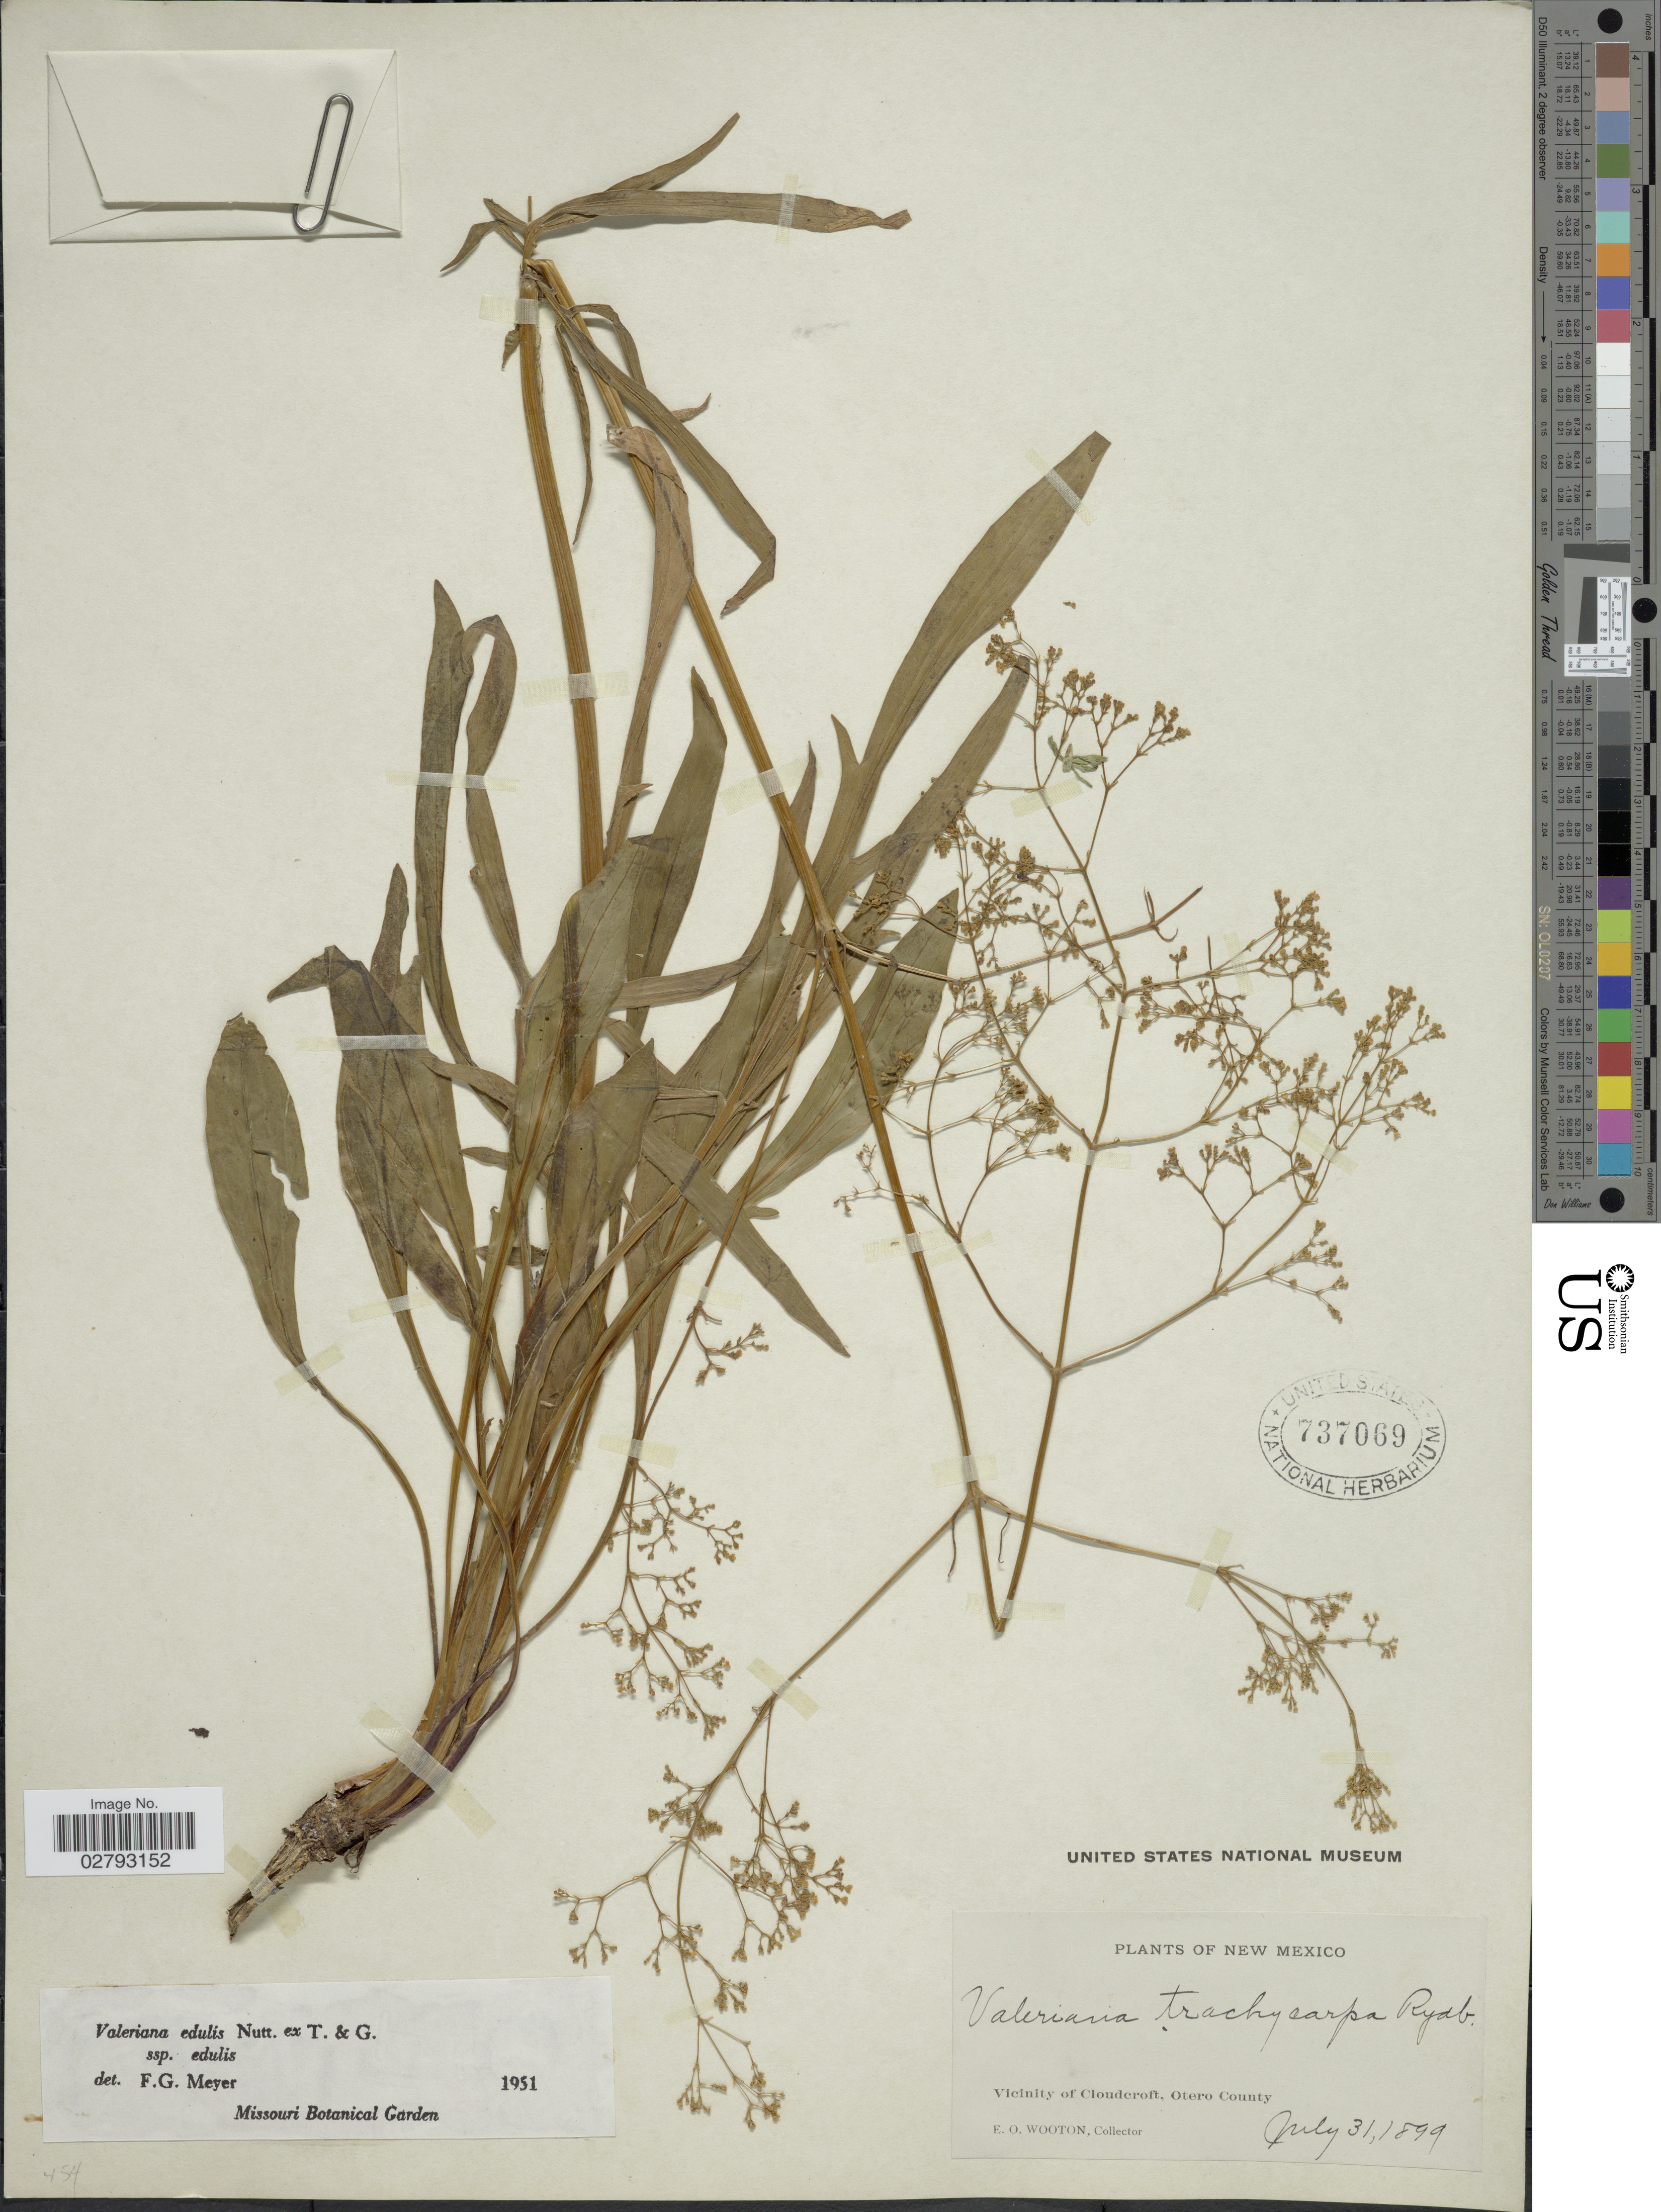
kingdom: Plantae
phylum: Tracheophyta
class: Magnoliopsida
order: Dipsacales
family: Caprifoliaceae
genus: Valeriana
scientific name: Valeriana edulis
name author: Nutt.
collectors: E. O. Wooton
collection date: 1899-07-31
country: United States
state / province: New Mexico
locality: Vicinity of Cloudcroft, Otero County.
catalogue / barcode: US 737069